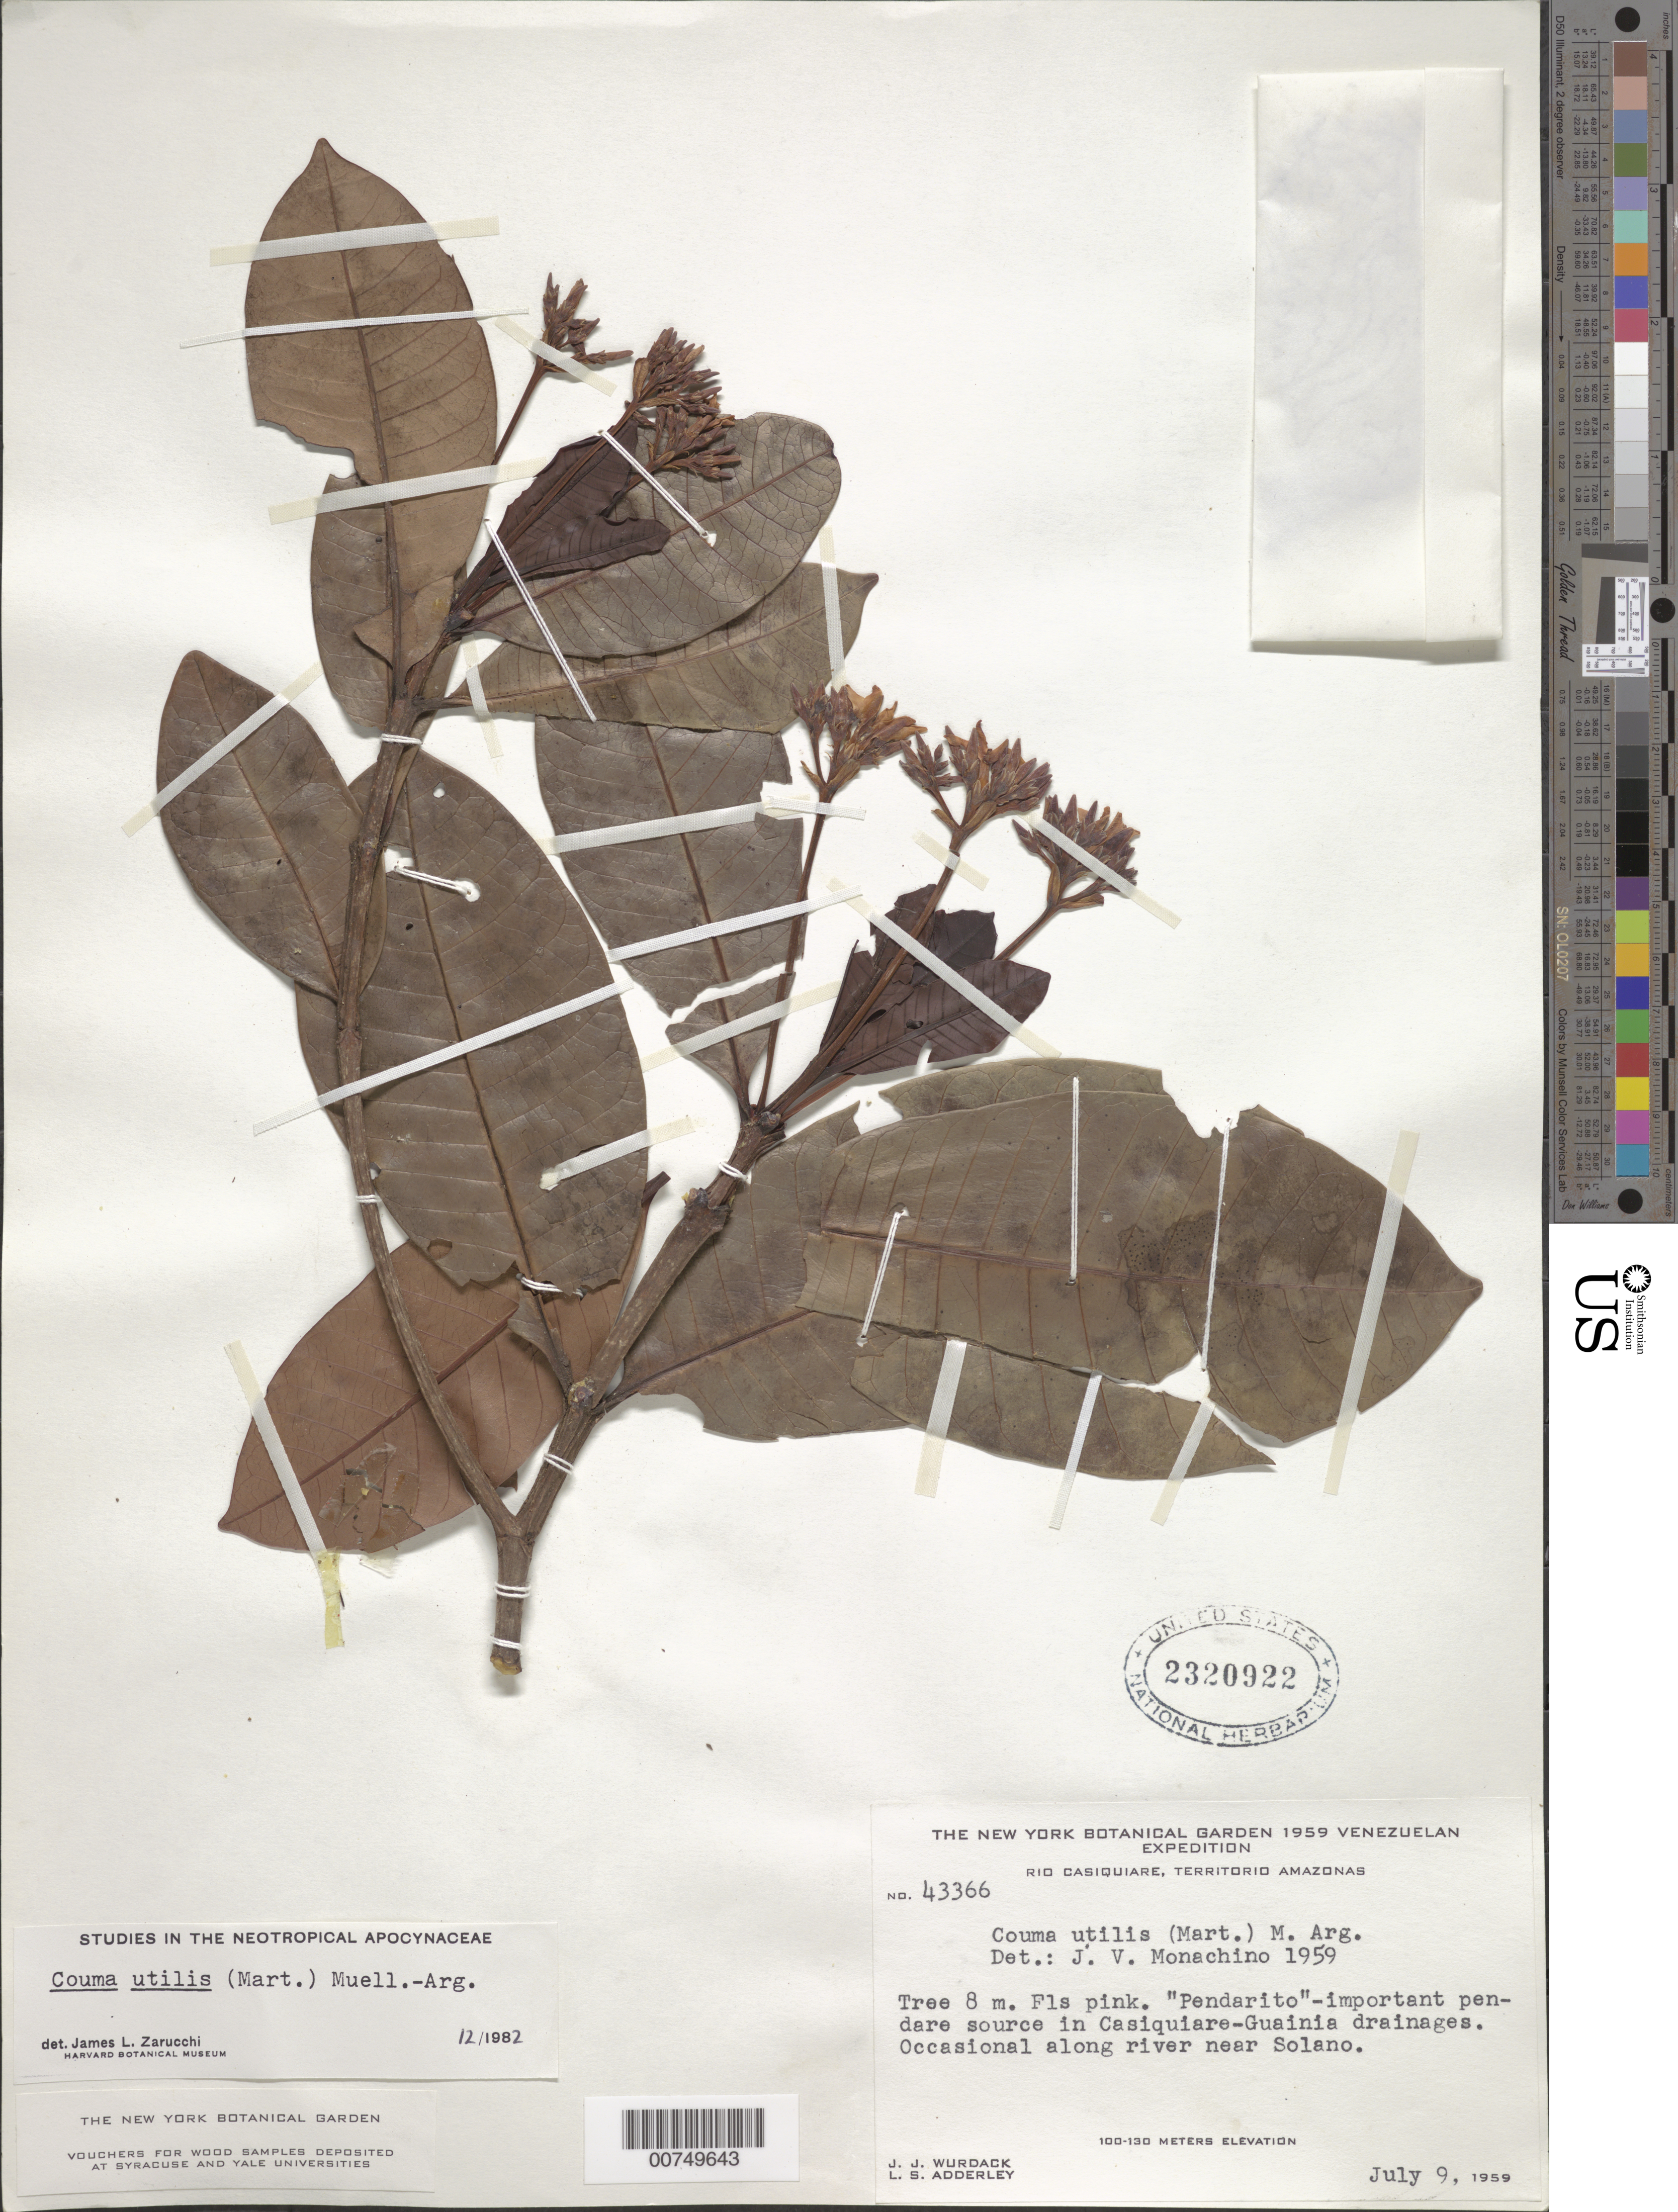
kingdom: Plantae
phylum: Tracheophyta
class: Magnoliopsida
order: Gentianales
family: Apocynaceae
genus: Couma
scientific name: Couma utilis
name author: (Mart.) Müll. Arg.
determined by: Zarucchi, J. L.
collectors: J. J. Wurdack & L. S. Adderley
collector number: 43366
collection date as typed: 9-Jul-59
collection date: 1959-07-09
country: Venezuela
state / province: Amazonas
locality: Río Casiquiare, between Solano and Río Guainia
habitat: Drainages, along river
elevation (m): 100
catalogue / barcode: US 2320922